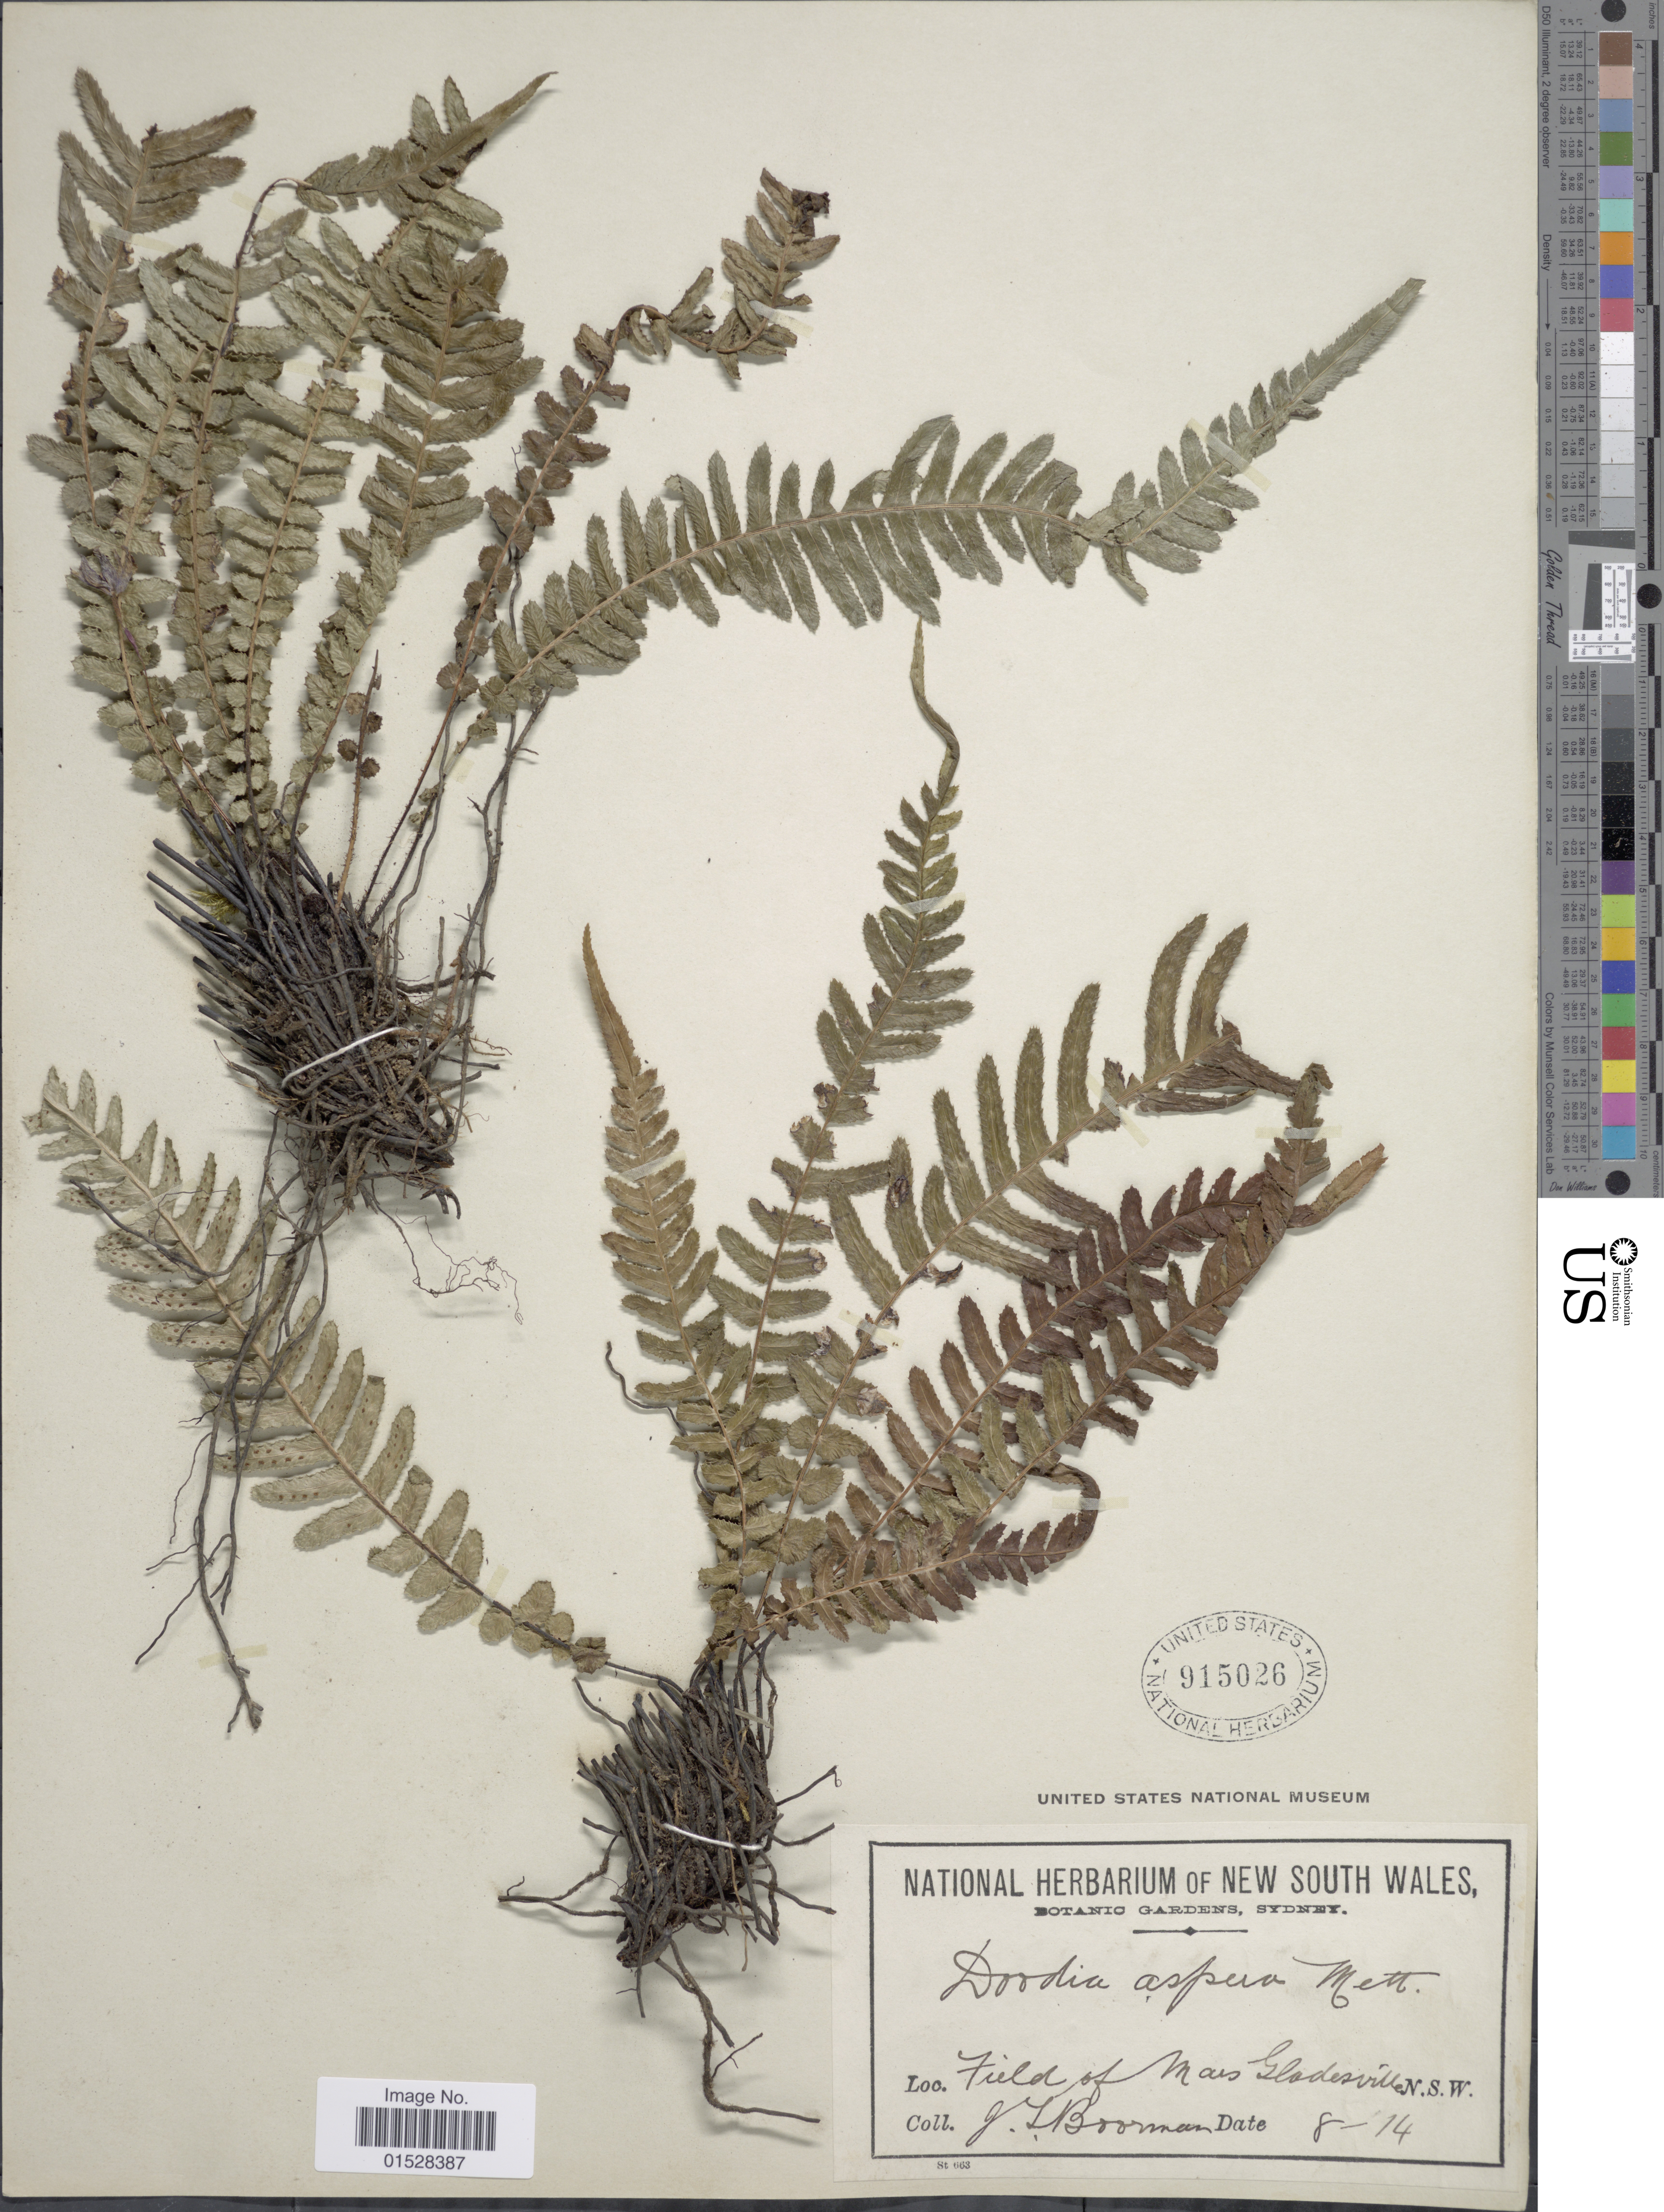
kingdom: Plantae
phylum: Tracheophyta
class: Polypodiopsida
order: Polypodiales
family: Blechnaceae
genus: Blechnum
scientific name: Blechnum neohollandicum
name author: Christenh.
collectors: J. Boorman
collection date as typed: Transcribed d/m/y: /8/14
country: Australia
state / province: New South Wales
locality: Field of Mais Gladesville.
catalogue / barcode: US 915026